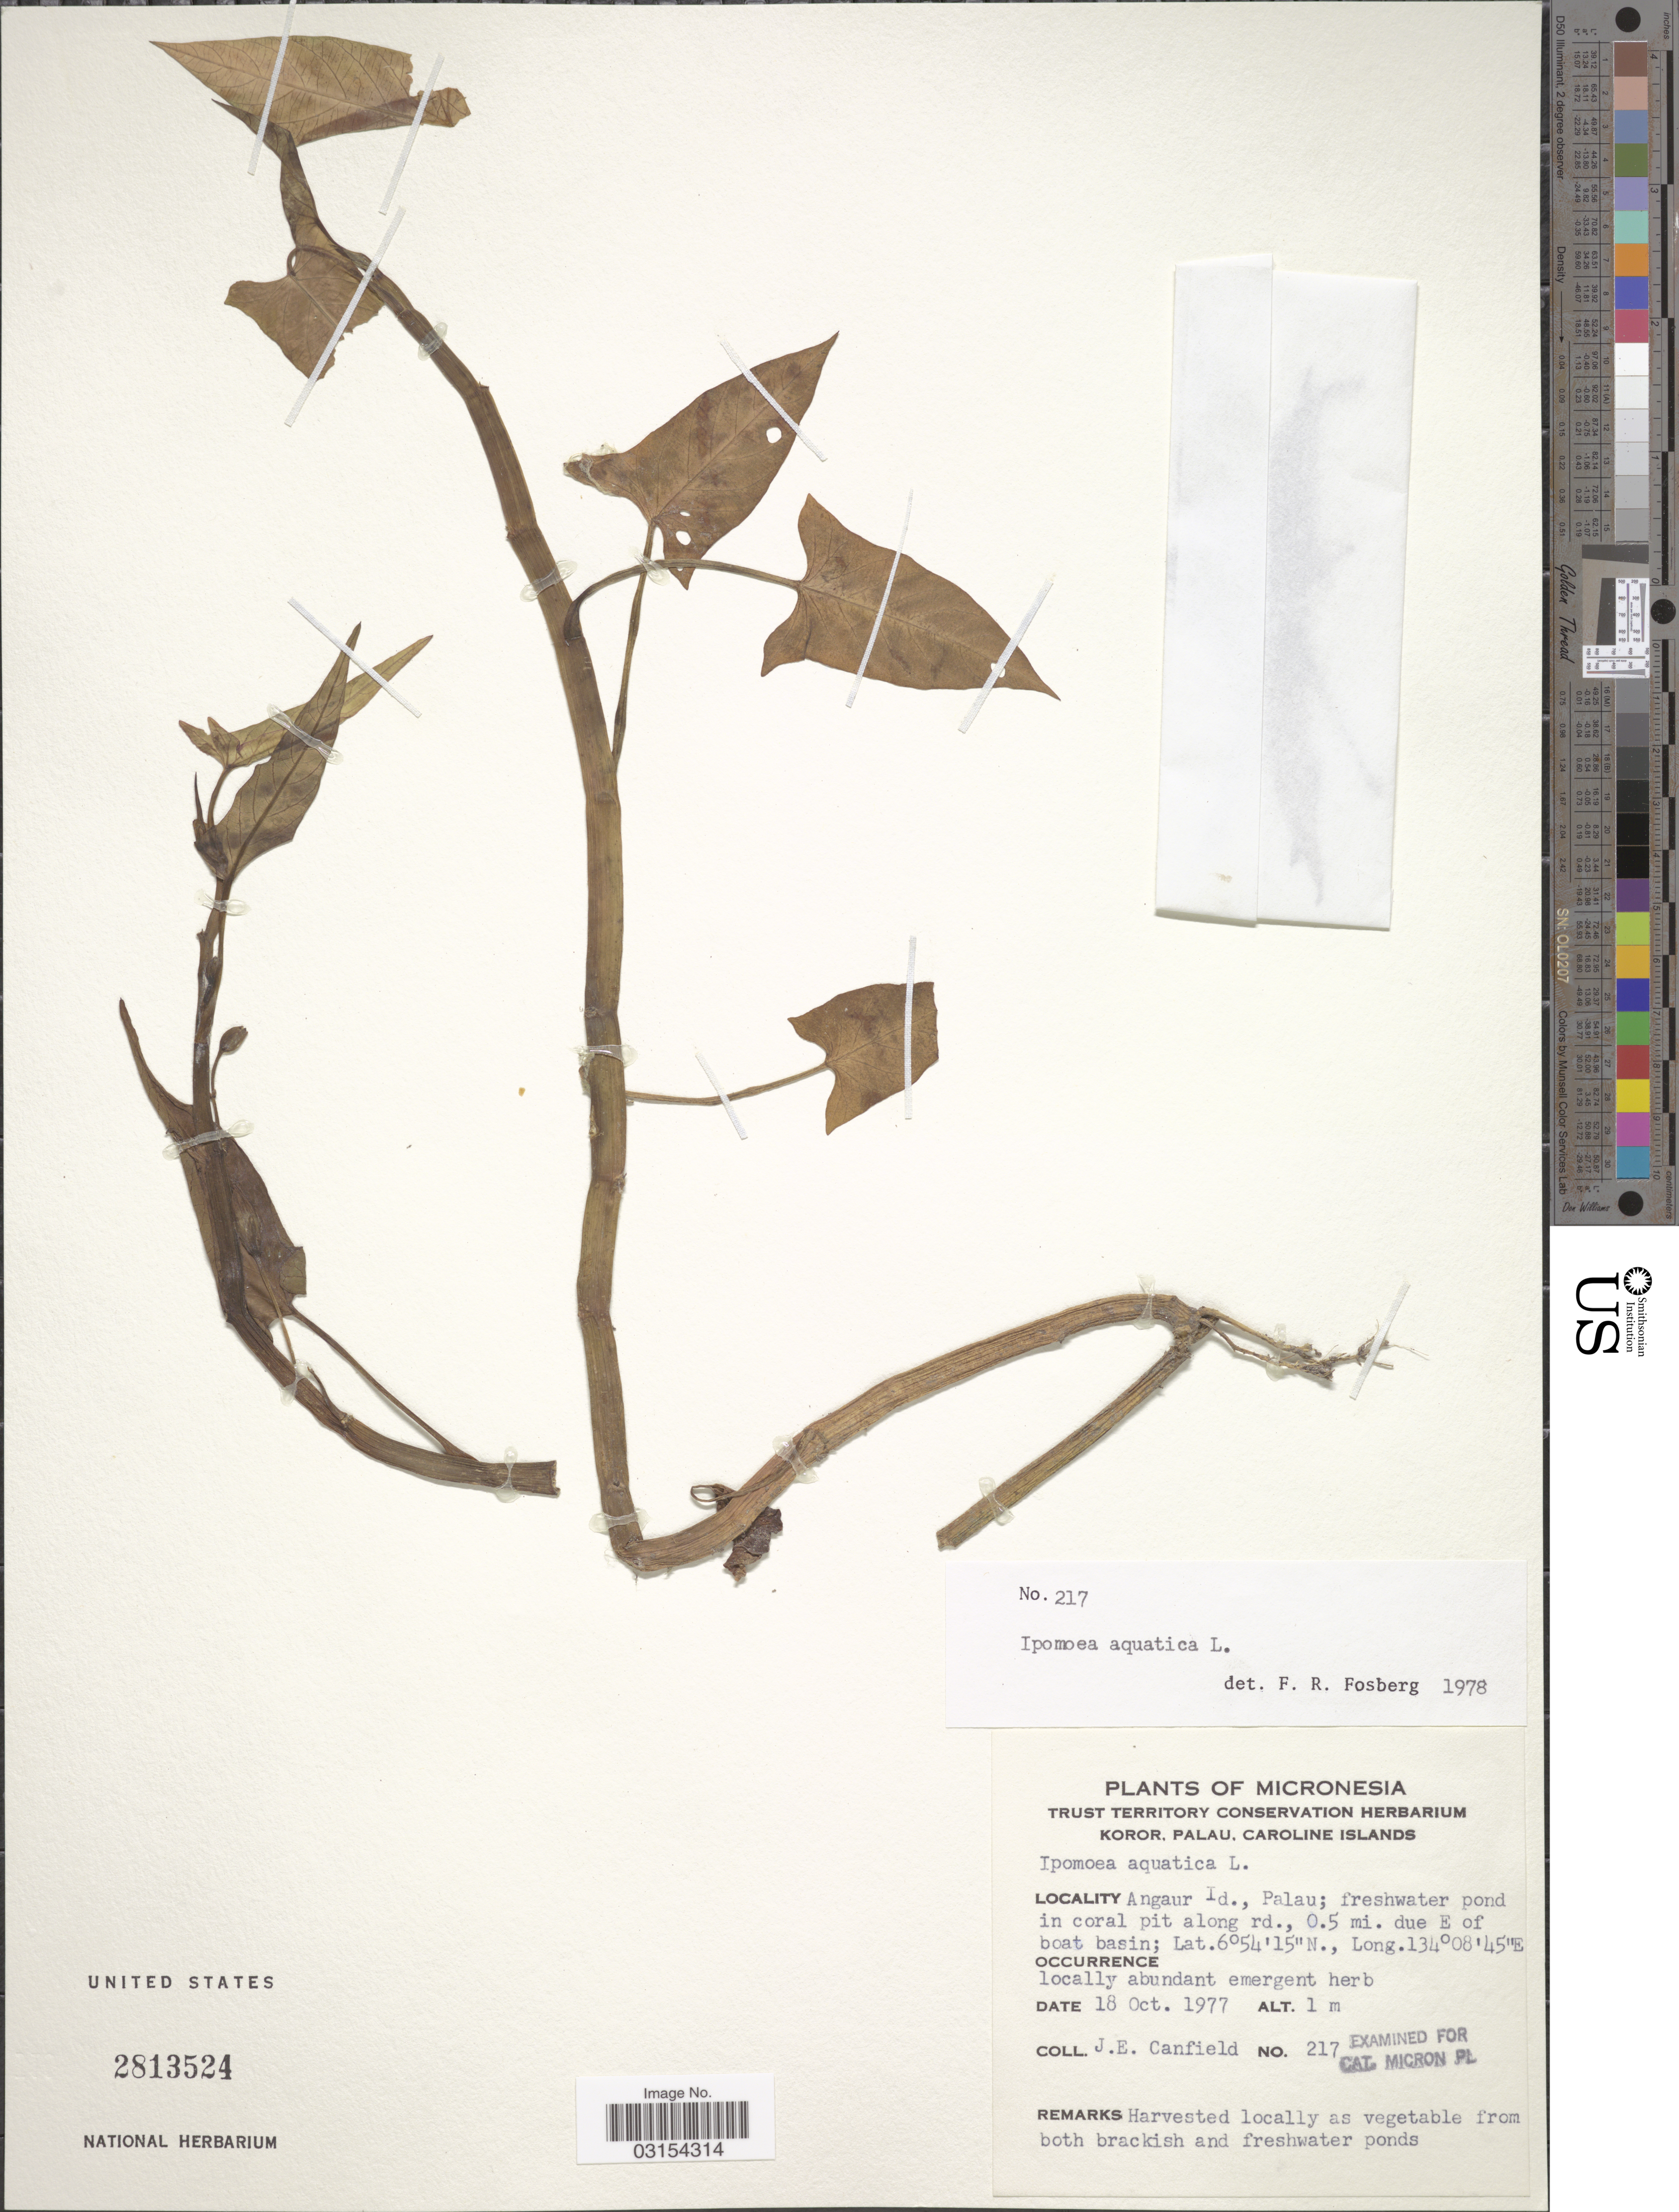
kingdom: Plantae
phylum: Tracheophyta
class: Magnoliopsida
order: Solanales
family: Convolvulaceae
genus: Ipomoea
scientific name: Ipomoea aquatica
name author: Forssk.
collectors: J. E. Canfield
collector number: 217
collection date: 1977-10-18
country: Palau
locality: Micronesia. Angaur Id., Palau; freshwater pond in coral pit along rd., 0.5 mi. due E of boat basin.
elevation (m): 1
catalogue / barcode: US 2813524